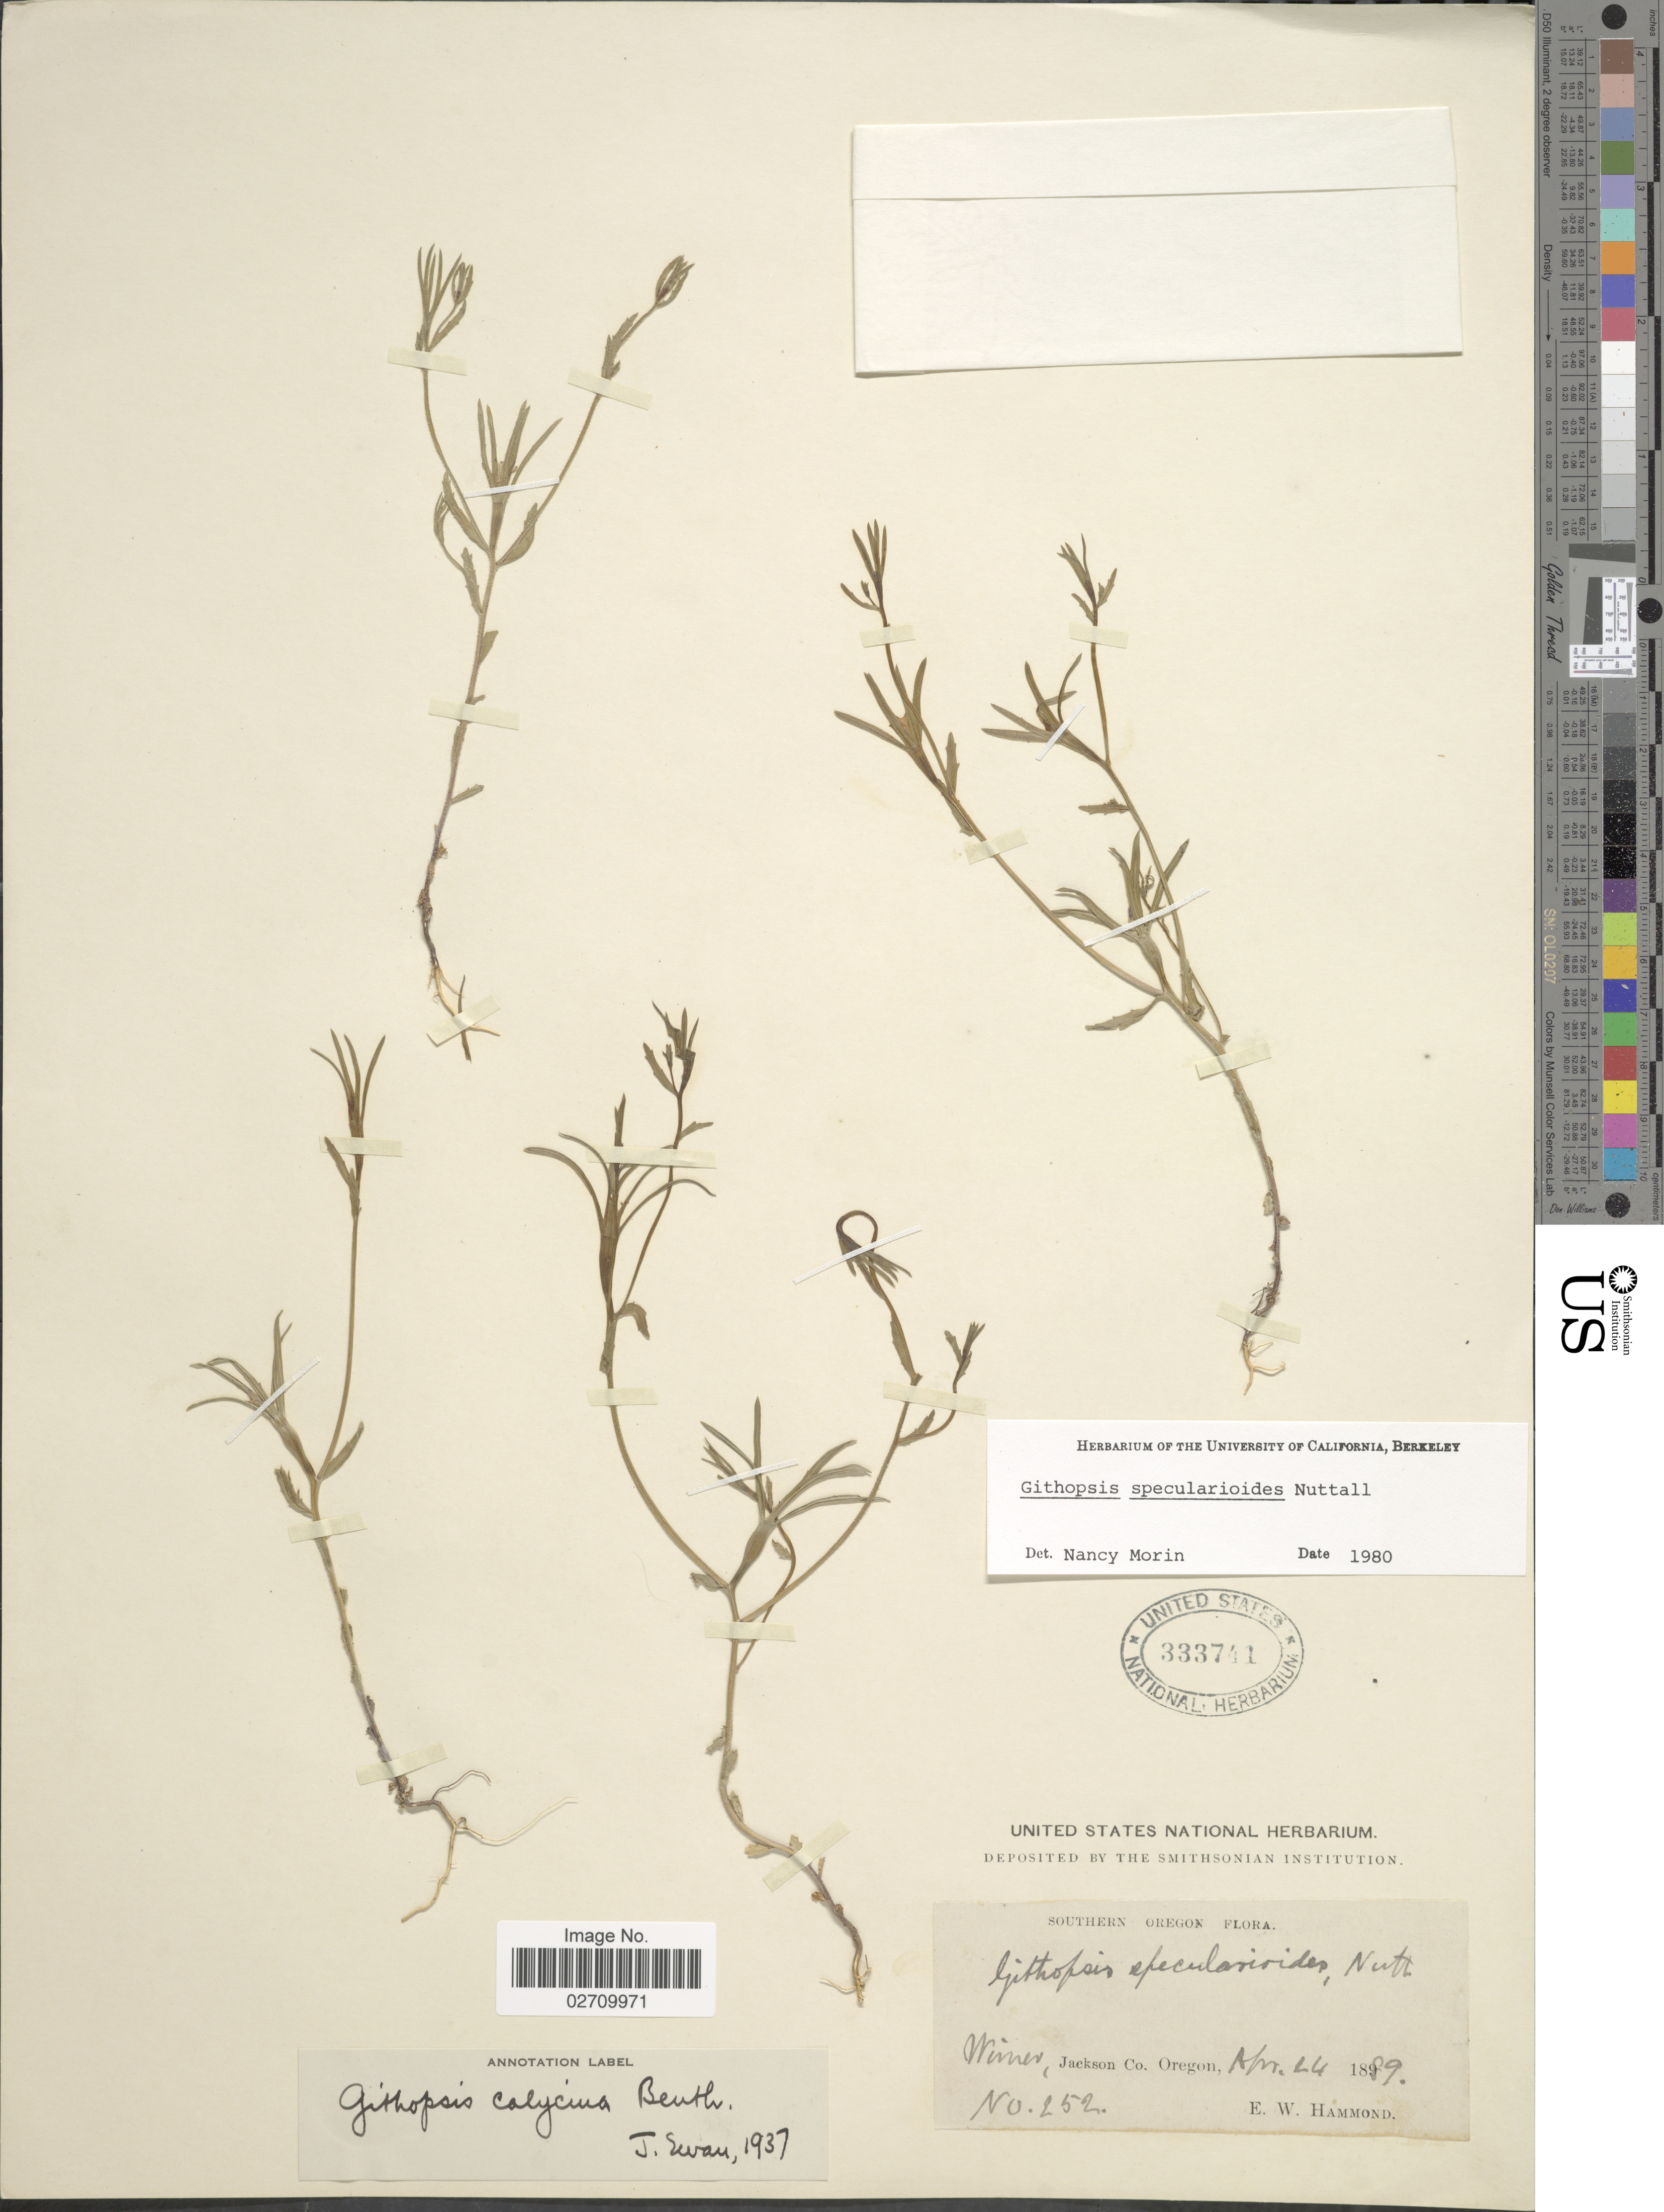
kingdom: Plantae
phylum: Tracheophyta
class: Magnoliopsida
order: Asterales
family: Campanulaceae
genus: Githopsis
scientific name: Githopsis specularioides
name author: Nutt.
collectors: E. Hammond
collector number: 252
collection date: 1889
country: United States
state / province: Oregon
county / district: Jackson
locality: Southern Oregon. Wimer, Jackson Co. Oregon Km 44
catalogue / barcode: US 333741